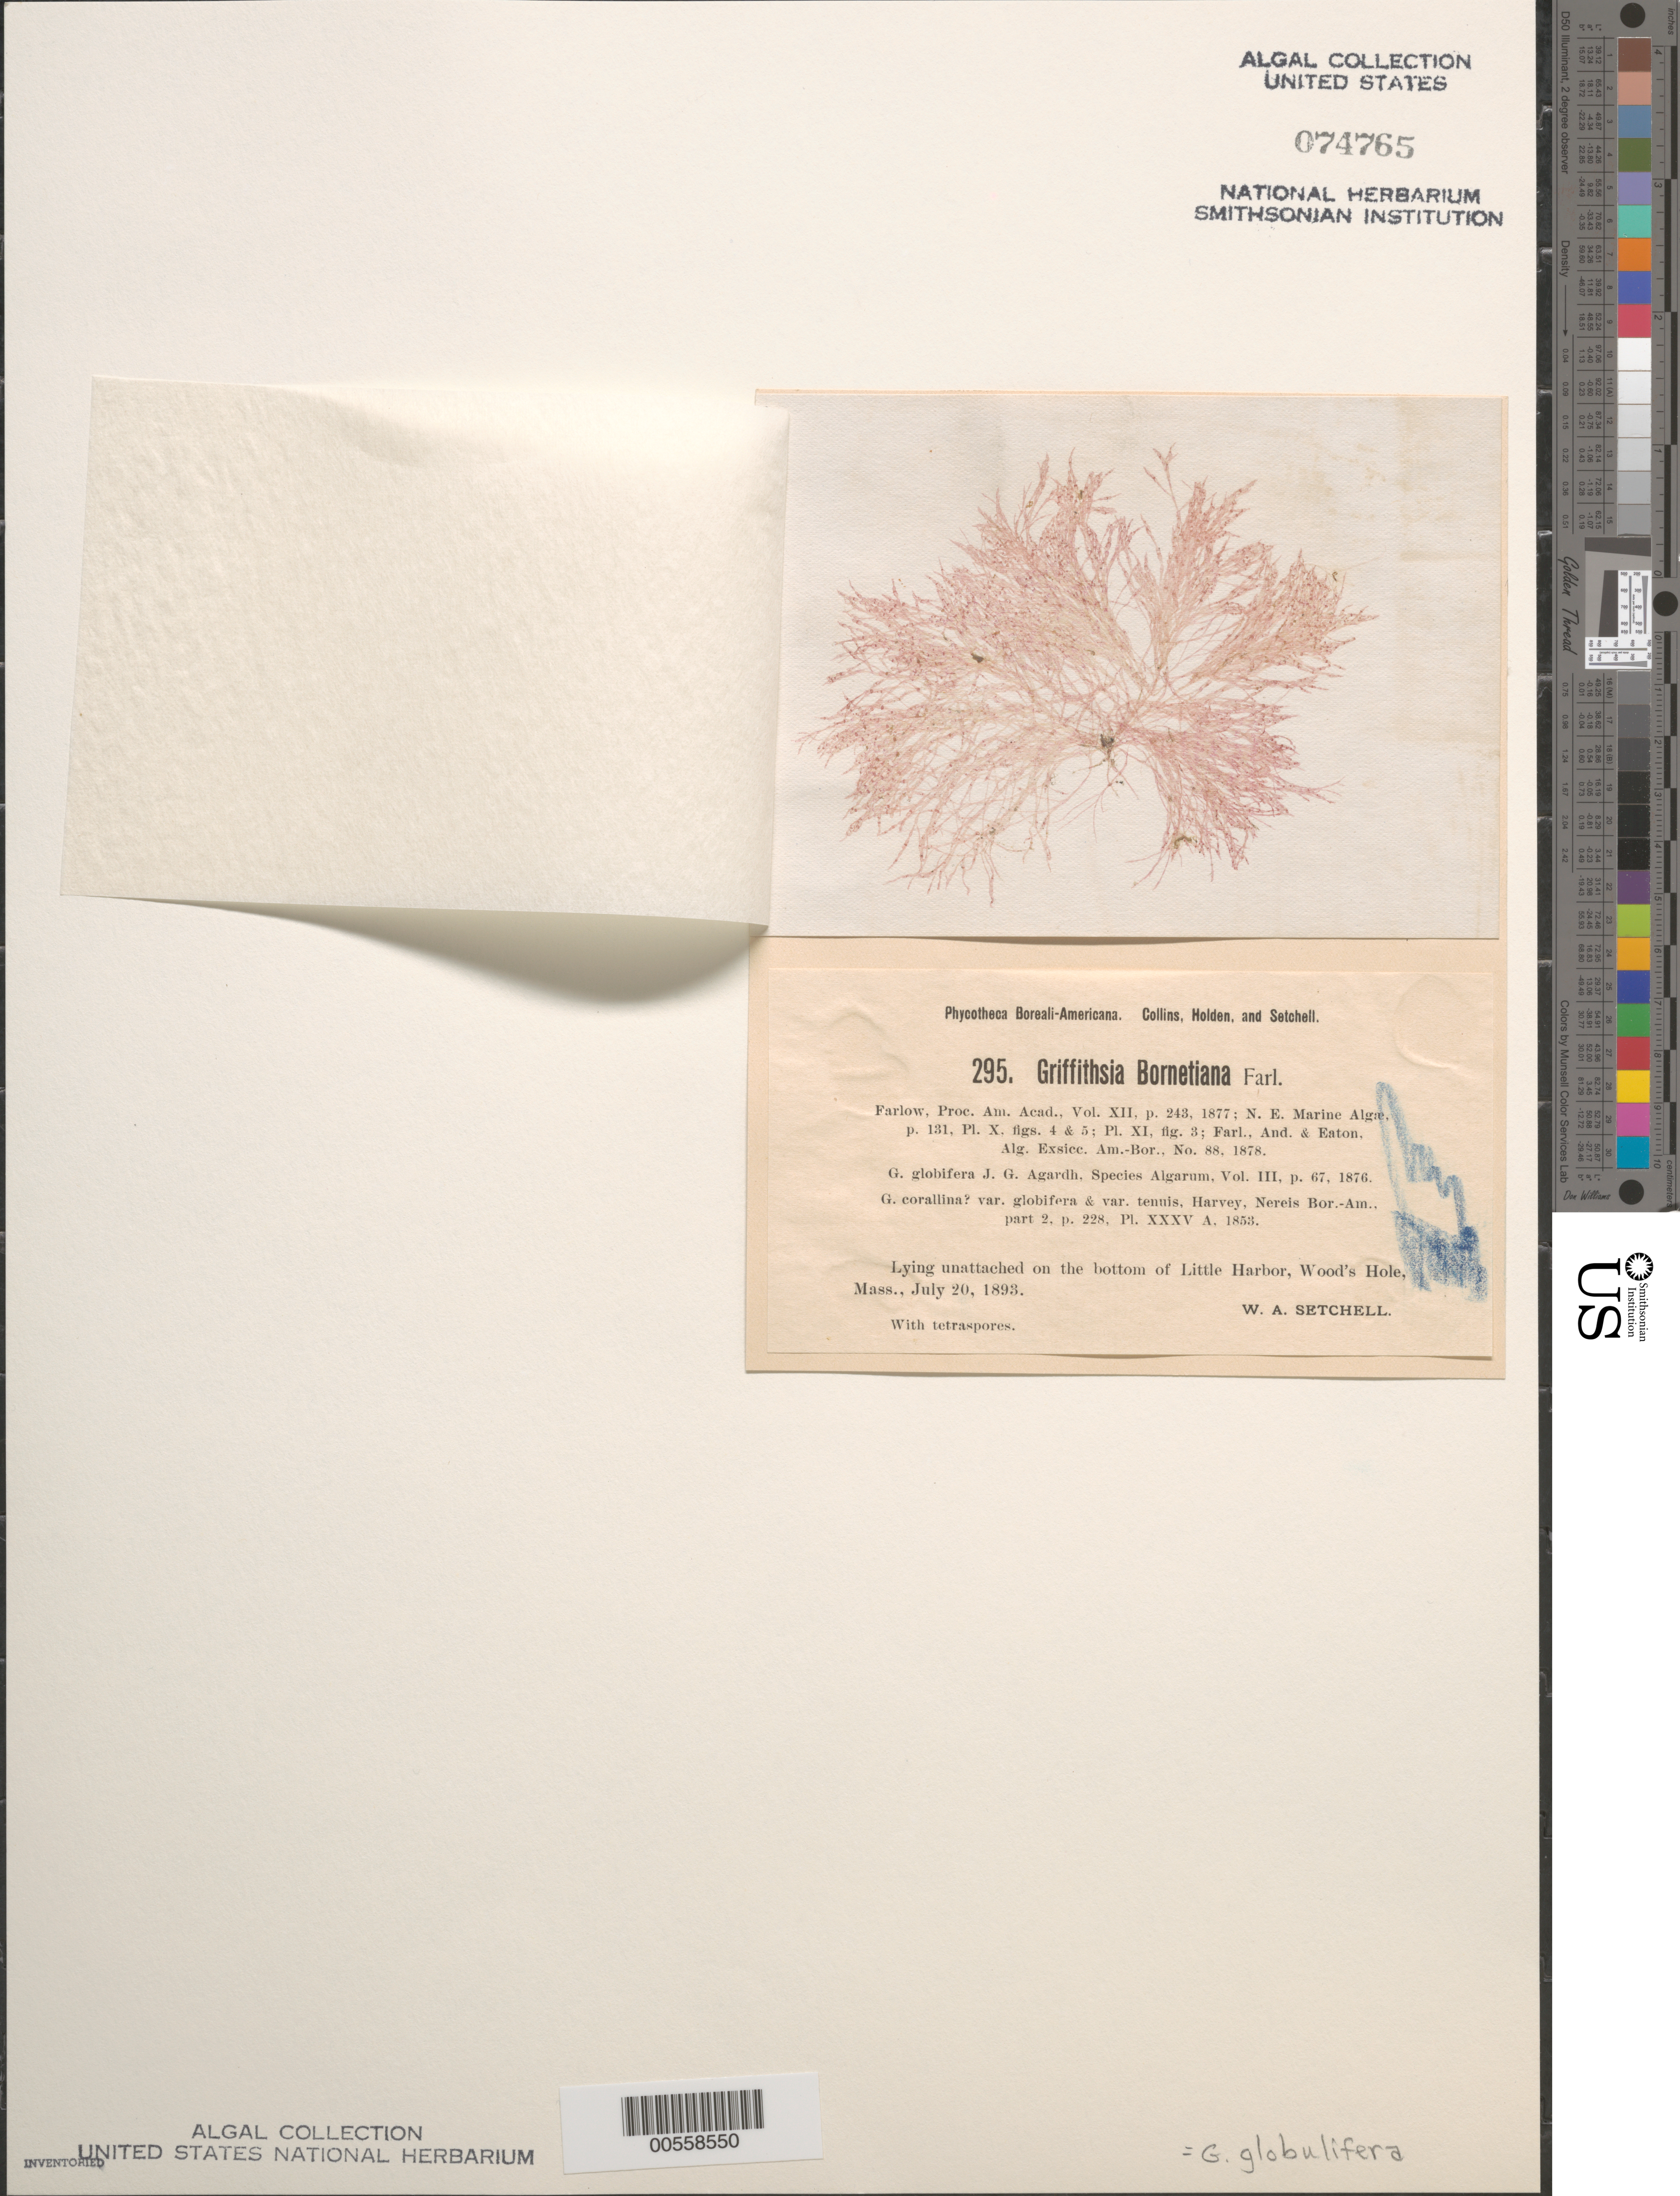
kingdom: Plantae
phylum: Rhodophyta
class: Florideophyceae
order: Ceramiales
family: Wrangeliaceae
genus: Griffithsia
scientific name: Griffithsia globulifera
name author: Harv. ex Kütz.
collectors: W. Setchell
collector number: PB-A 295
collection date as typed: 20 Jul 1893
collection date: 1893-07-20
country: United States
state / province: Massachusetts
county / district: Barnstable County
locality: Woods Hole, Little Harbor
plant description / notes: Collins, Holden & Setchell, Phycotheca Boreali-Americana, as Griffithsia bornetiana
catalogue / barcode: US 74765